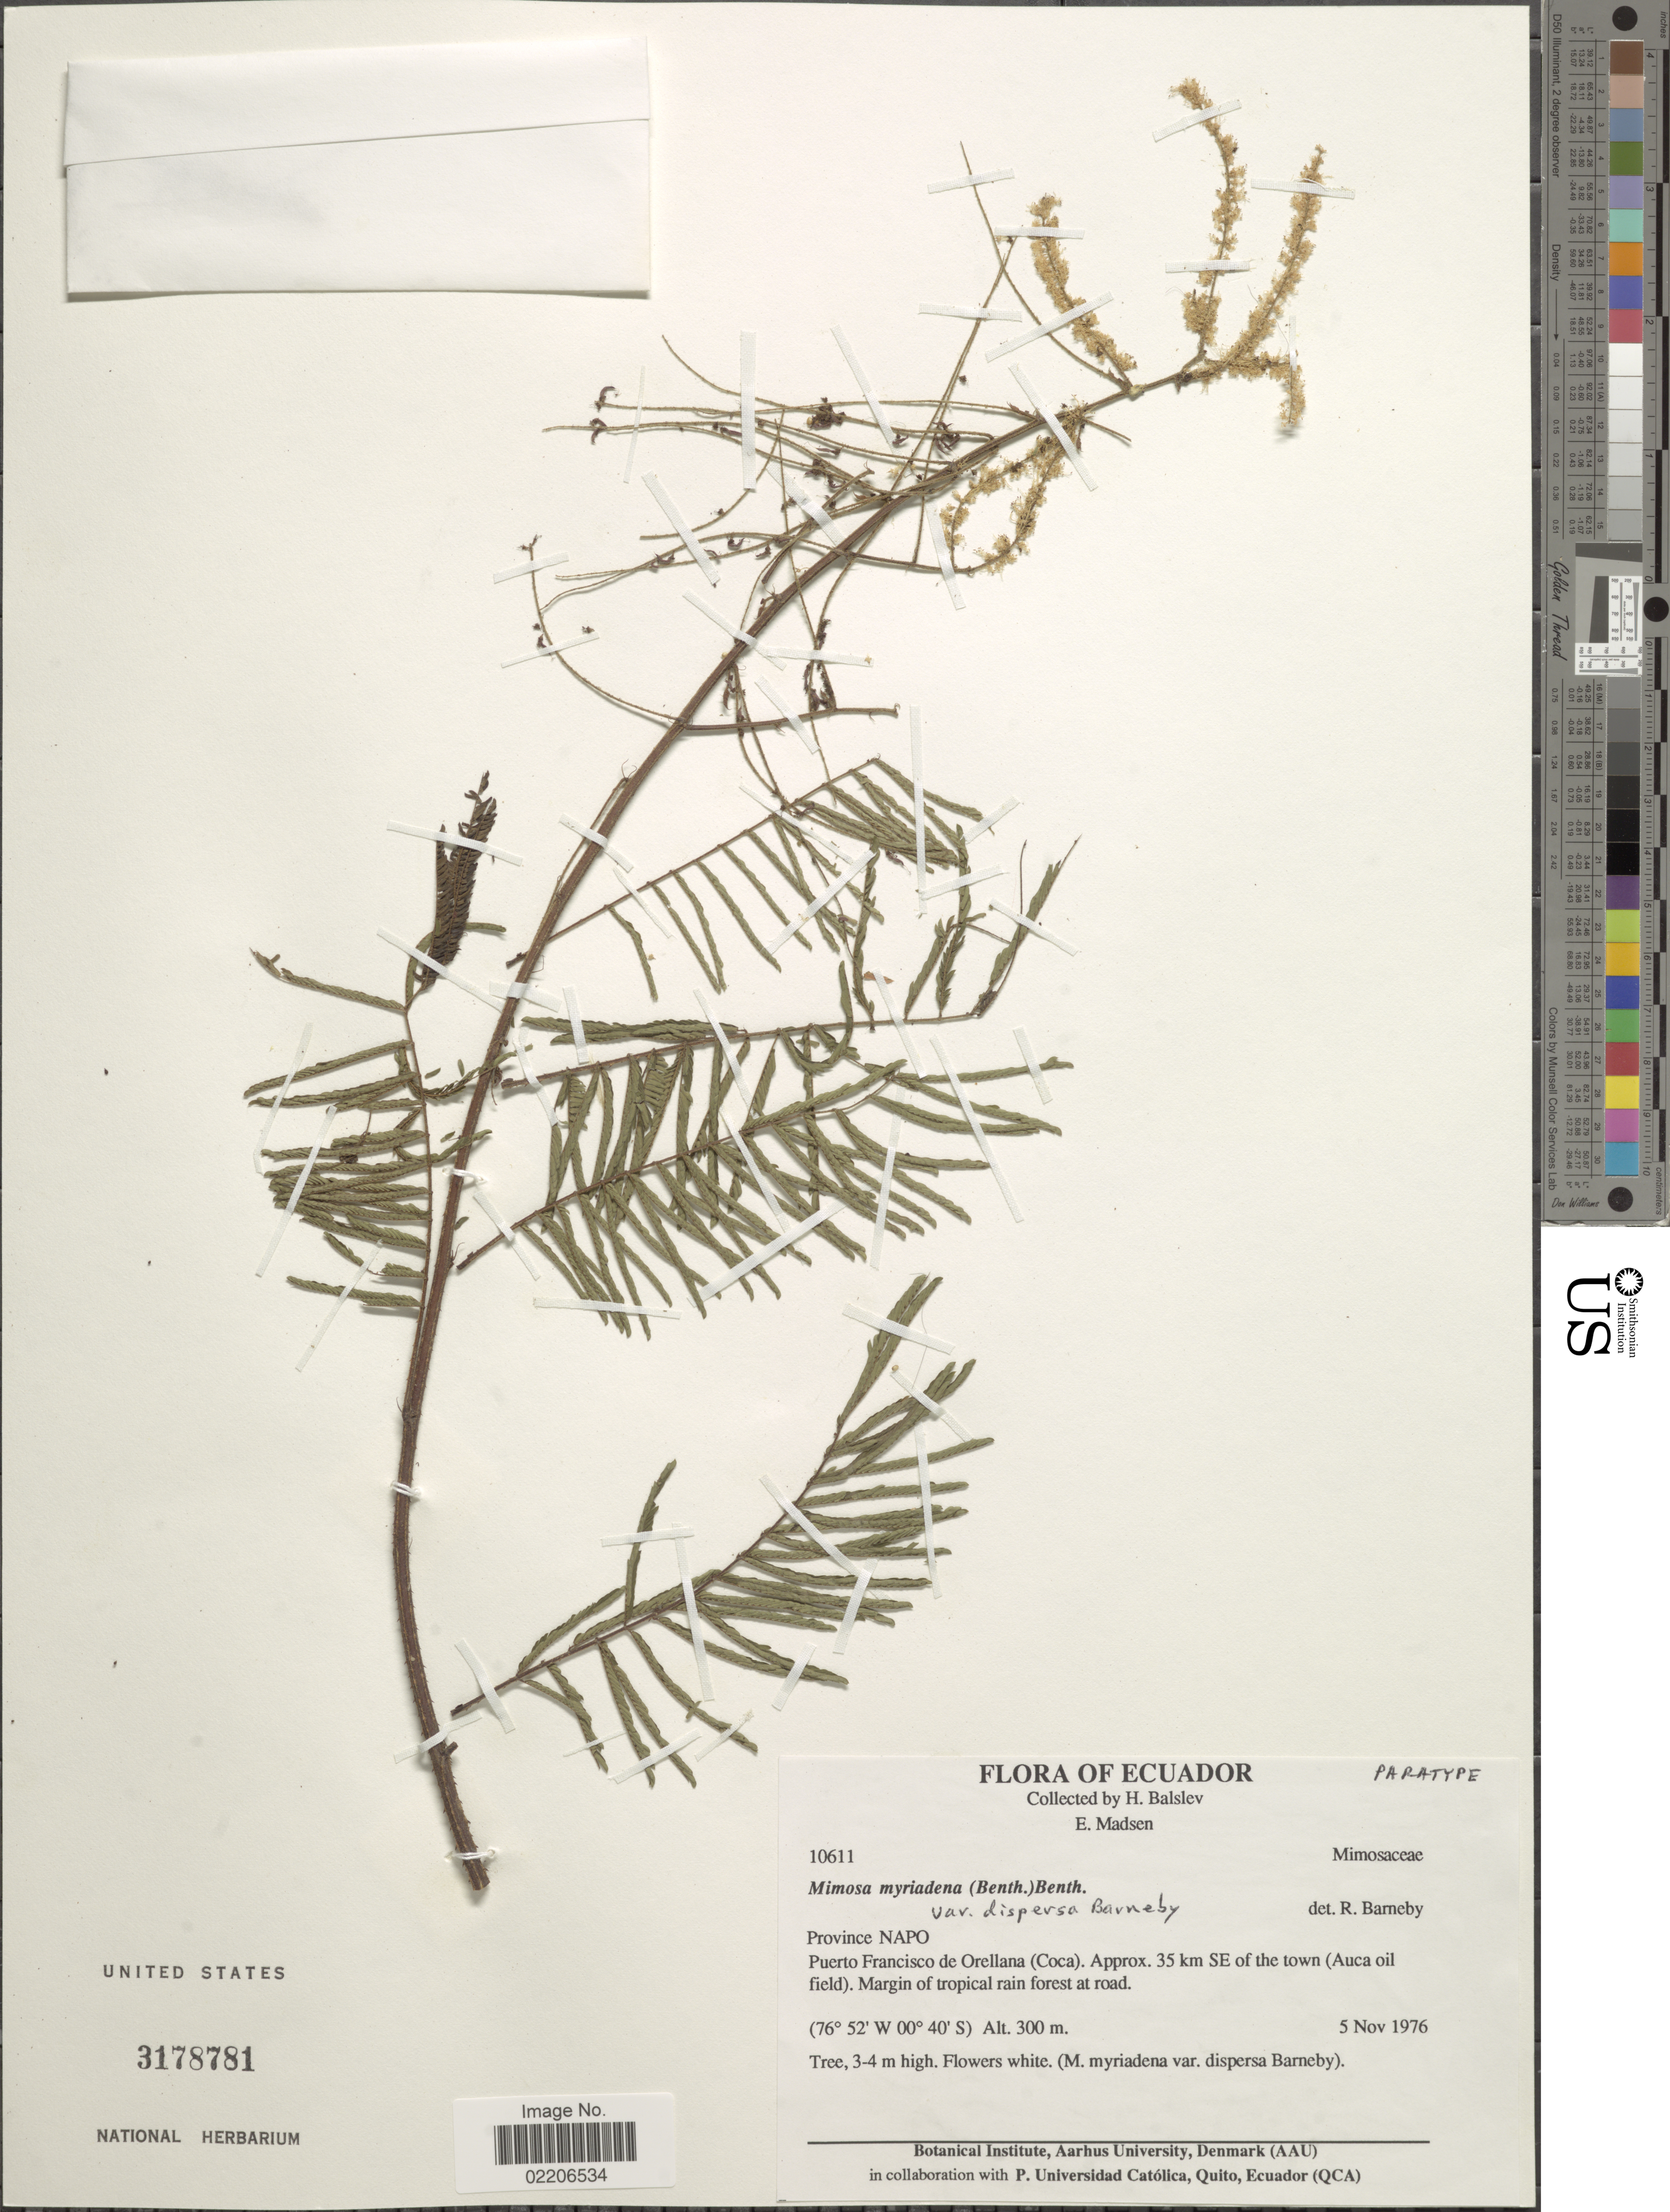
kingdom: Plantae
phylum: Tracheophyta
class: Magnoliopsida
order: Fabales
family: Fabaceae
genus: Mimosa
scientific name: Mimosa myriadenia var. dispersa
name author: Barneby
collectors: H. Balslev & E. Madsen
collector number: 10611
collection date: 1976-11-05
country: Ecuador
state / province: Napo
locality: Province Napo. Puerto Francisco de Orellana (Coca). Approx. 35 km SE of the town (Auca oil field)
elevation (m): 300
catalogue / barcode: US 3178781